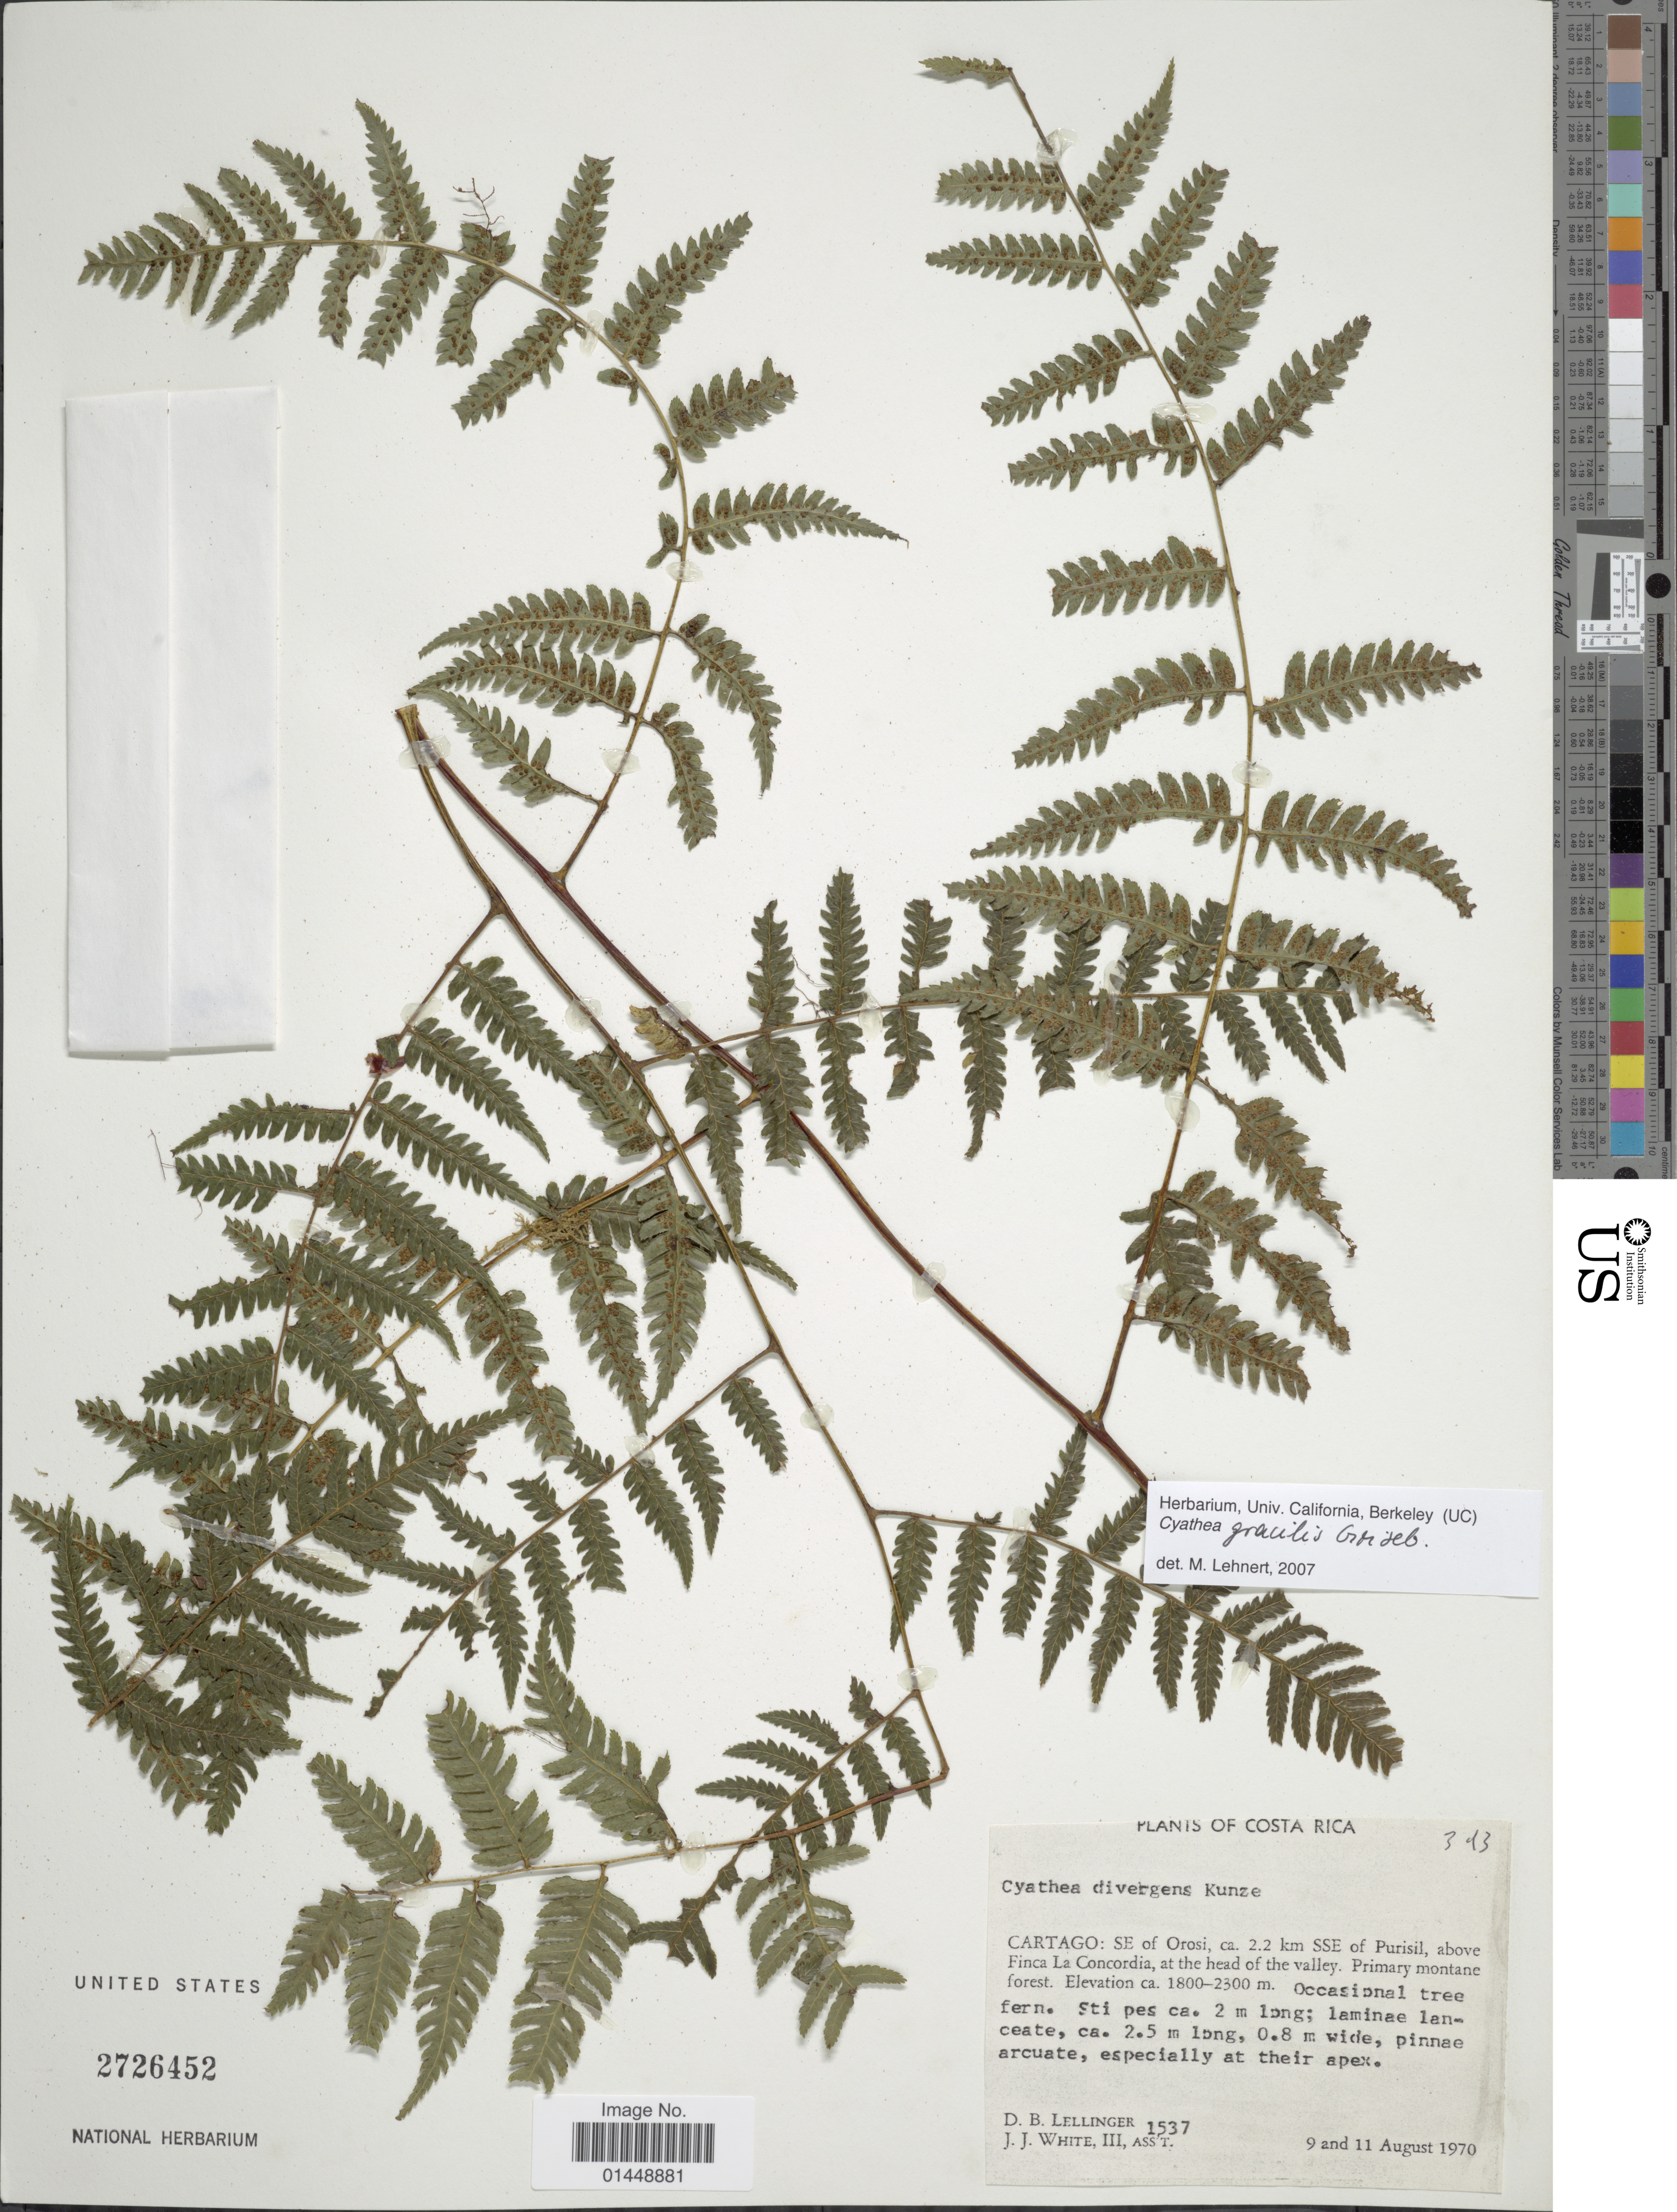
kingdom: Plantae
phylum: Tracheophyta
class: Polypodiopsida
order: Cyatheales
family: Cyatheaceae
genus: Cyathea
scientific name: Cyathea gracilis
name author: Gris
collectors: D. B. Lellinger & J. J. White III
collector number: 1537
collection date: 1970-08-09/1970-08-11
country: Costa Rica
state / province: Cartago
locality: Cartago: SE of Orosi, ca. 2.2 km SSE of Purisil, above Finca La Concordia, at the head of the valley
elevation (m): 1800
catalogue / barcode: US 2726452